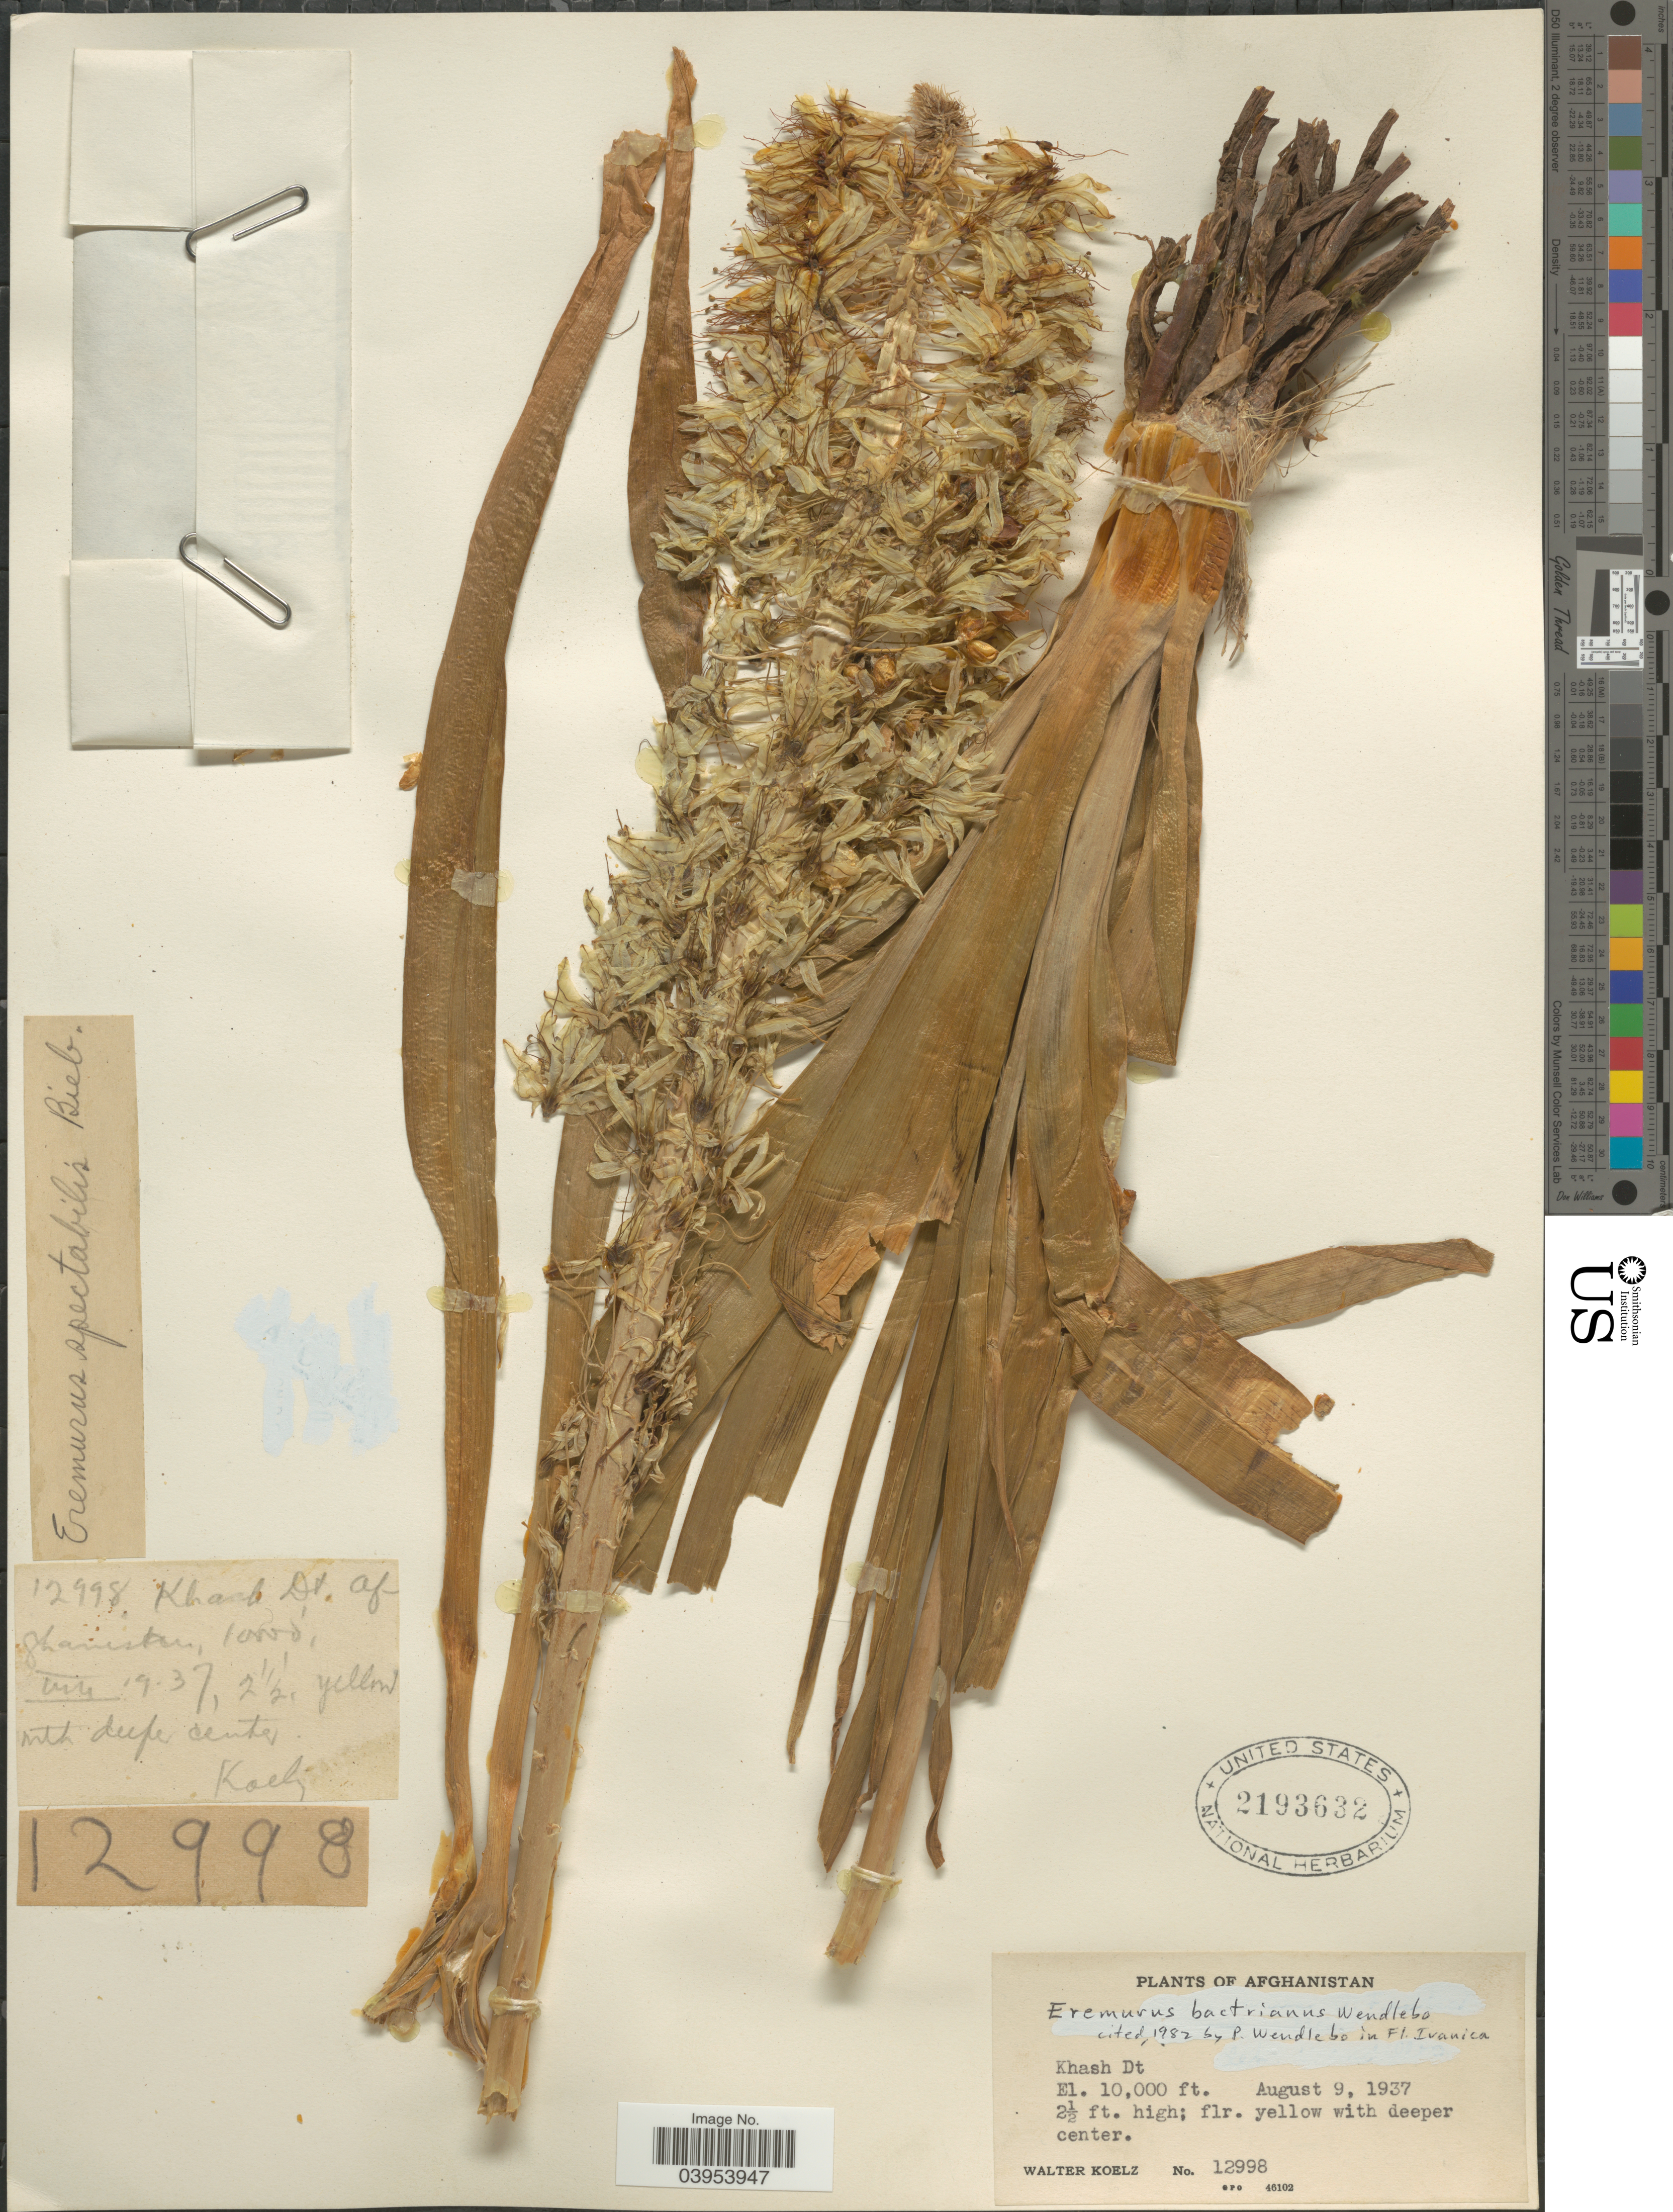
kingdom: Plantae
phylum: Tracheophyta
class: Liliopsida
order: Asparagales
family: Asphodelaceae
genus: Eremurus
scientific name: Eremurus bactrianus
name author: Wendelbo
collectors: W. N. Koelz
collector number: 12998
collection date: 1937-08-09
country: Afghanistan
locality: Khash Dt.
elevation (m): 3048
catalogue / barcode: US 2193632